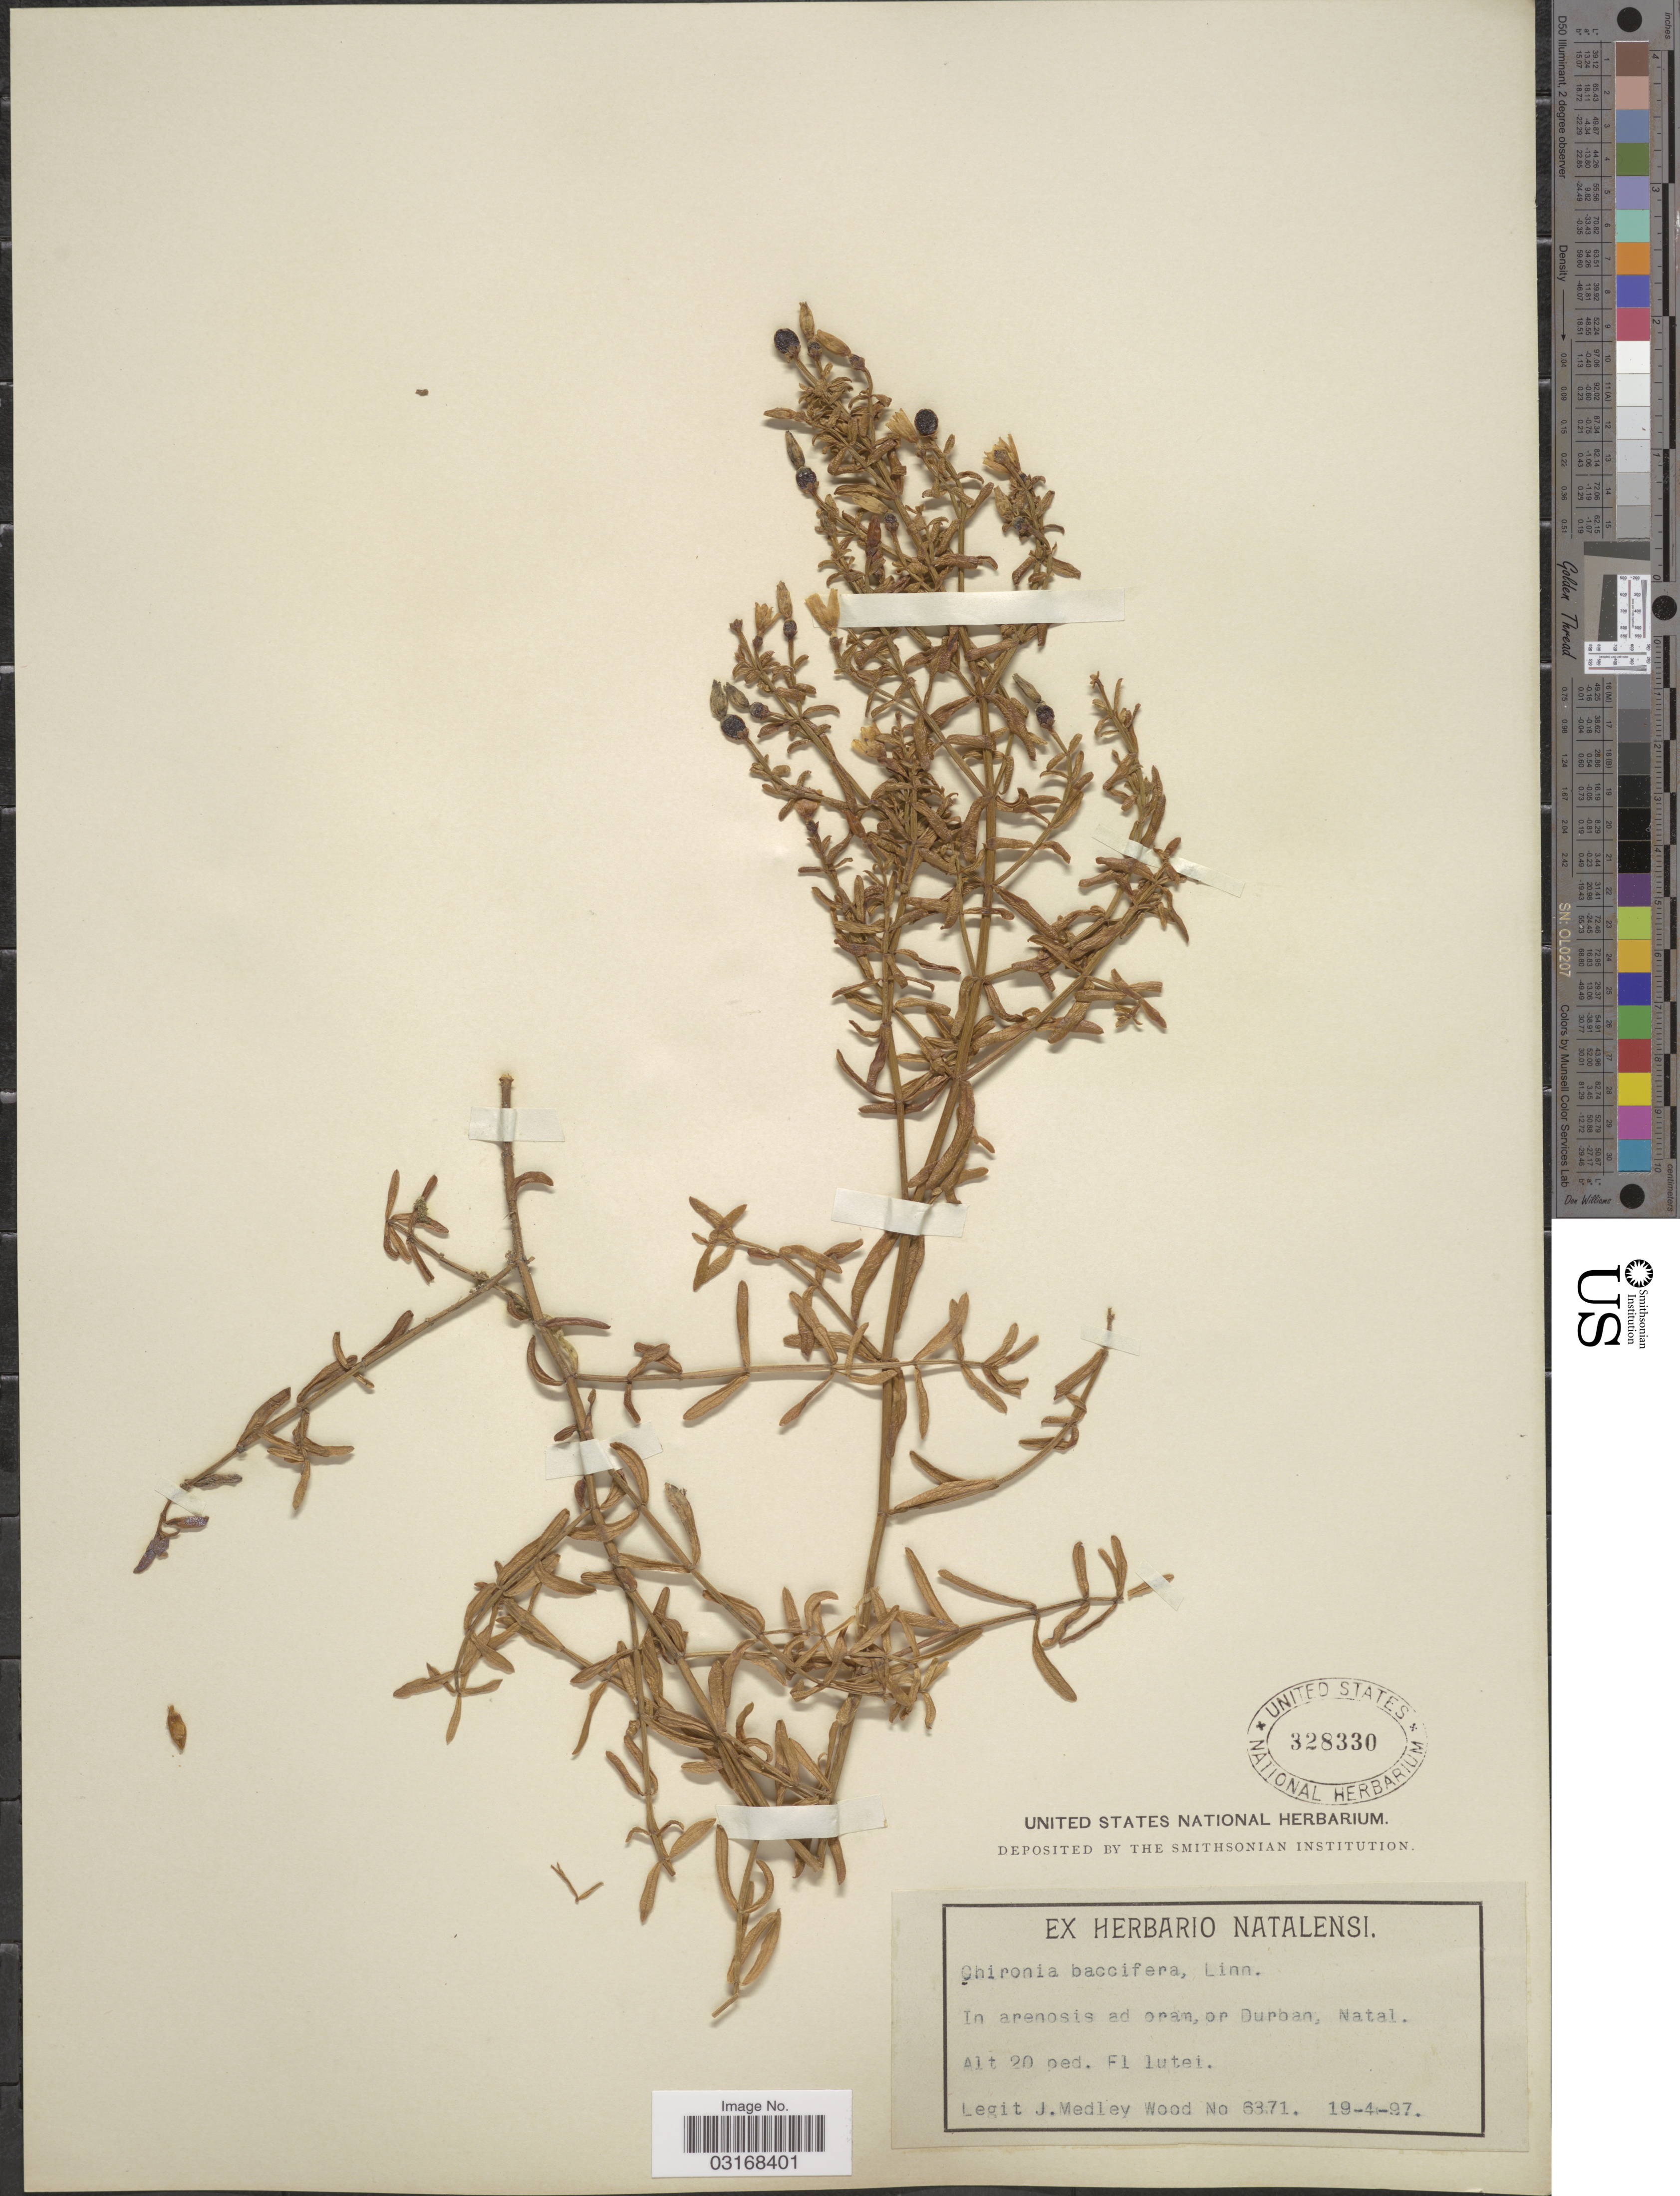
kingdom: Plantae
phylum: Tracheophyta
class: Magnoliopsida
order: Gentianales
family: Gentianaceae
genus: Chironia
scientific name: Chironia baccifera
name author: L.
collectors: J. M. Wood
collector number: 6371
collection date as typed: Transcribed d/m/y: 19/4/97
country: South Africa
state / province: KwaZulu-Natal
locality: In arenosis ad oram, or Durban, Natal.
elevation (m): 6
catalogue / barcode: US 328330